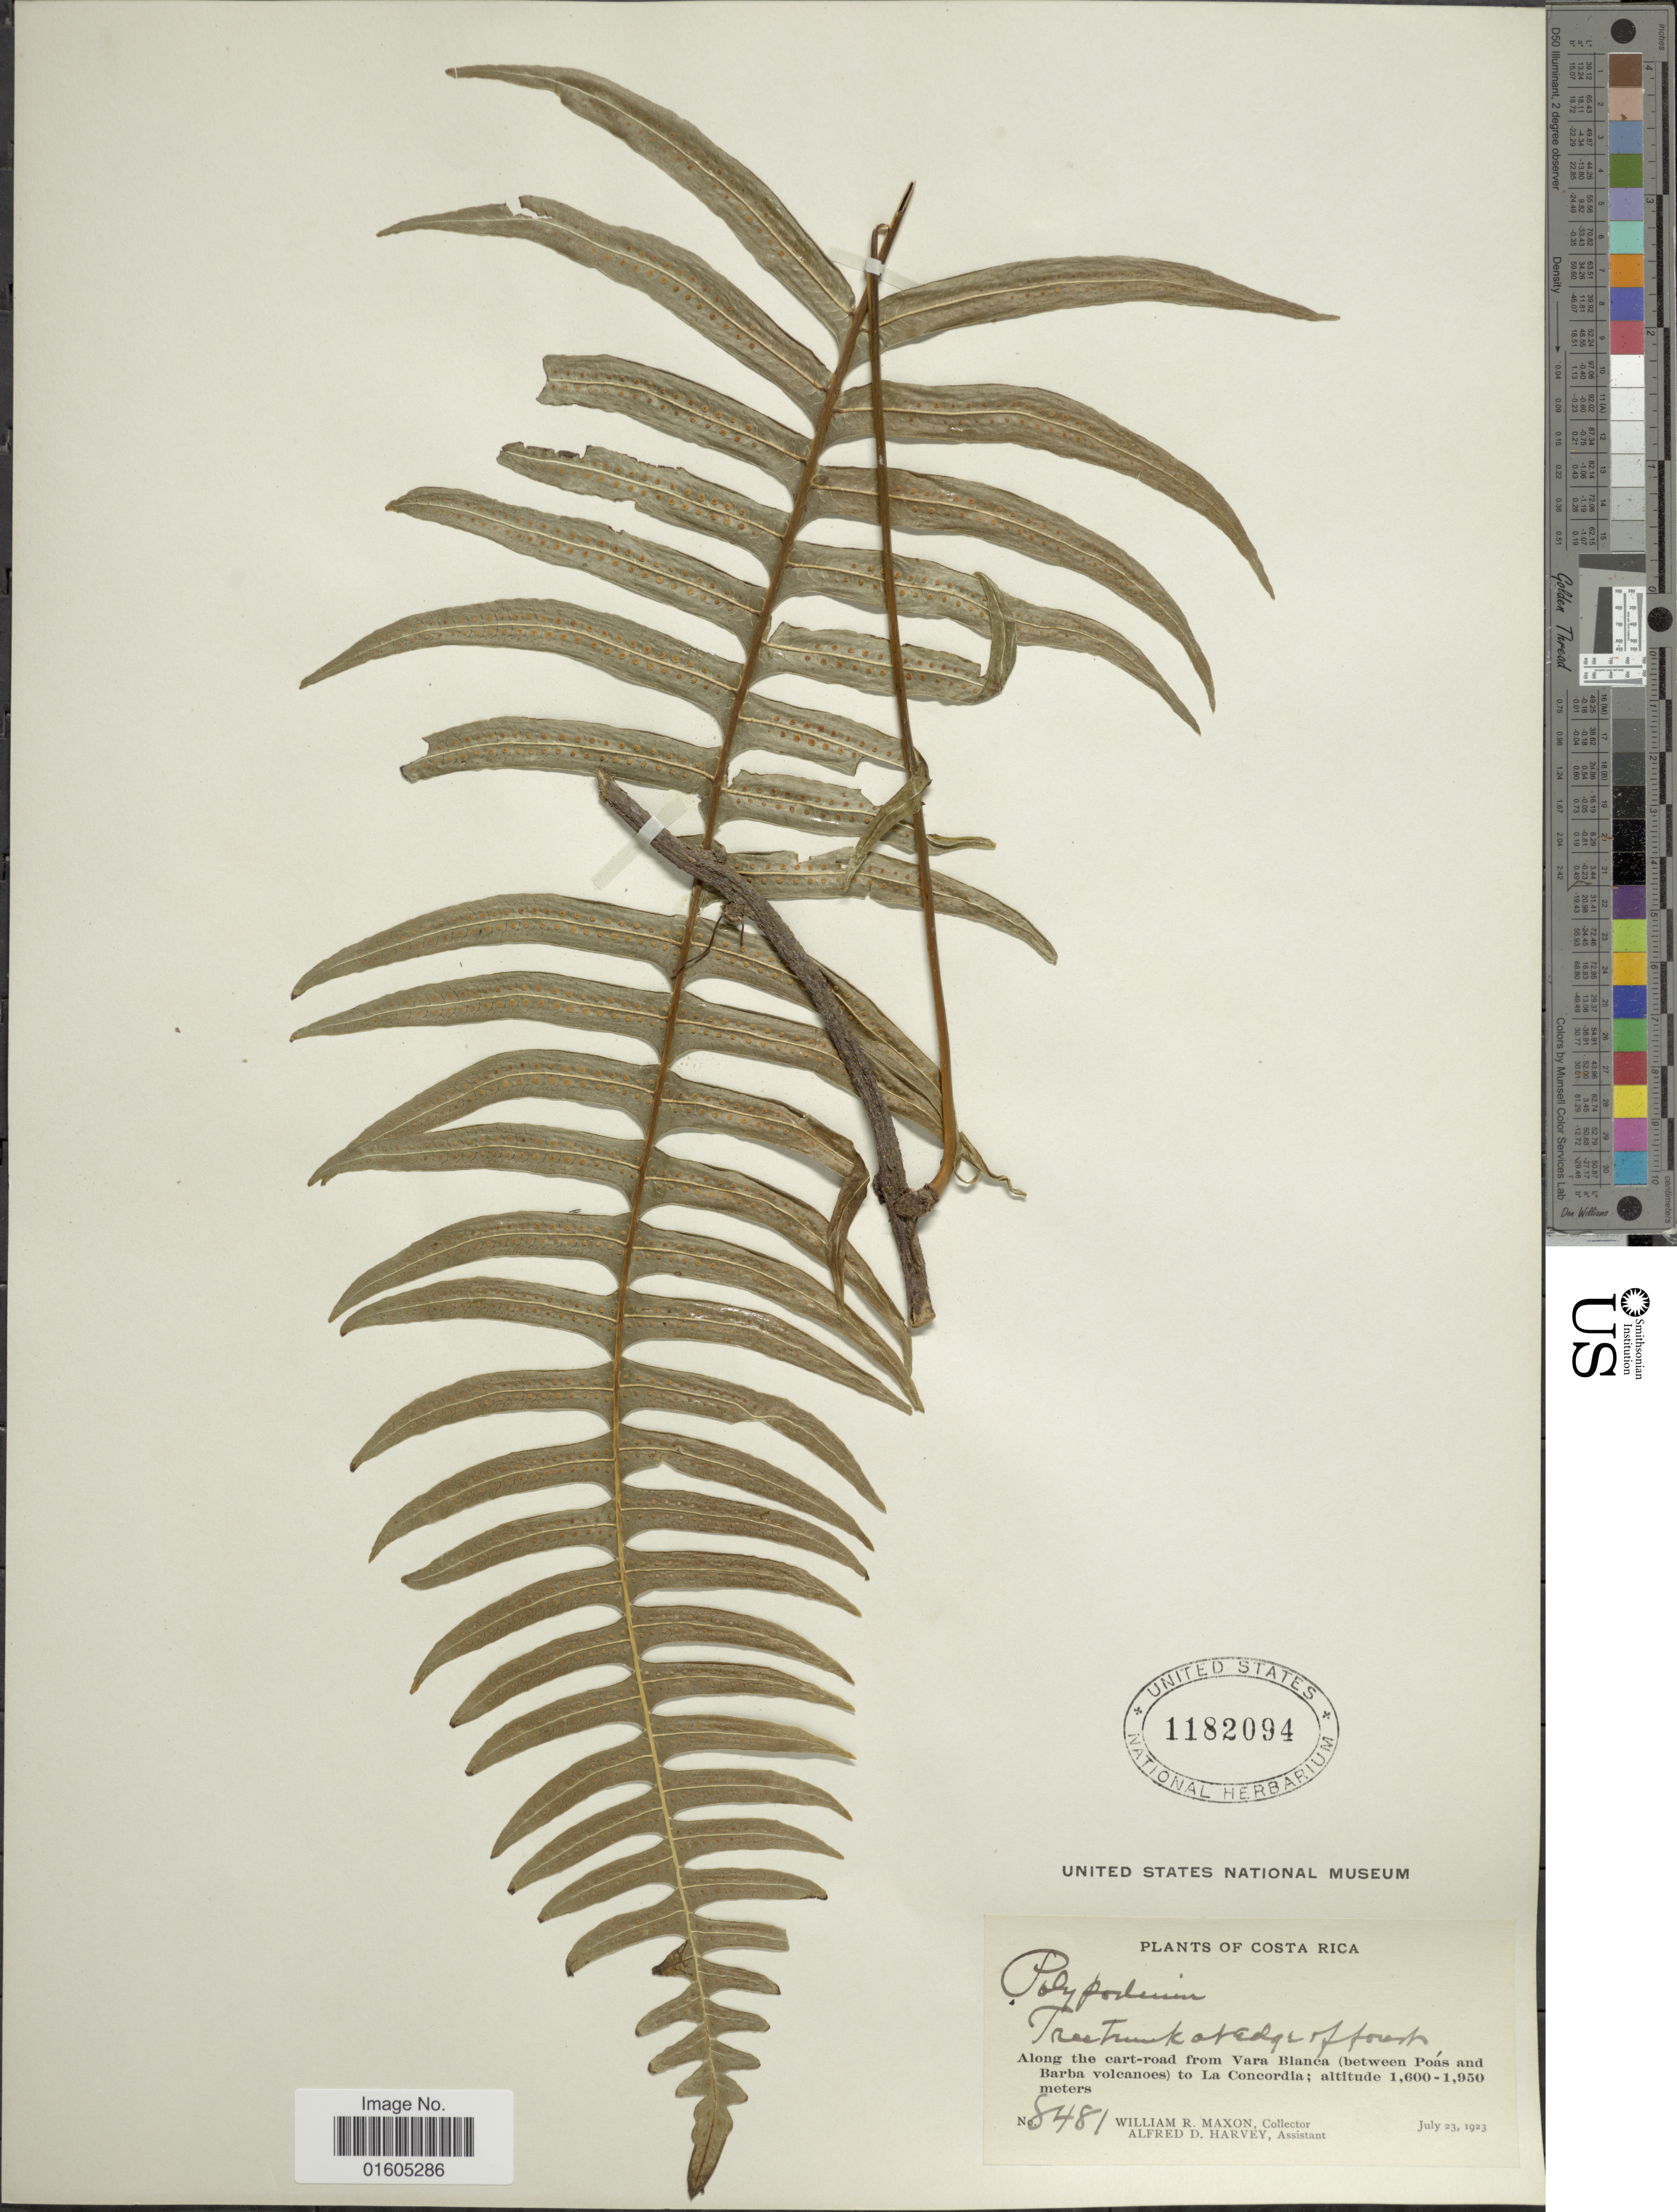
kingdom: Plantae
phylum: Tracheophyta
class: Polypodiopsida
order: Polypodiales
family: Polypodiaceae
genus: Serpocaulon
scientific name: Serpocaulon loriceum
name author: (L.) A.R. Sm.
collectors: W. R. Maxon & A. D. Harvey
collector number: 8481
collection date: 1923-07-23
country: Costa Rica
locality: Along the cart-road from Vara Blanca (between Poás and Barba volcanoes) to La Concordia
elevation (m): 1600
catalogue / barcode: US 1182094